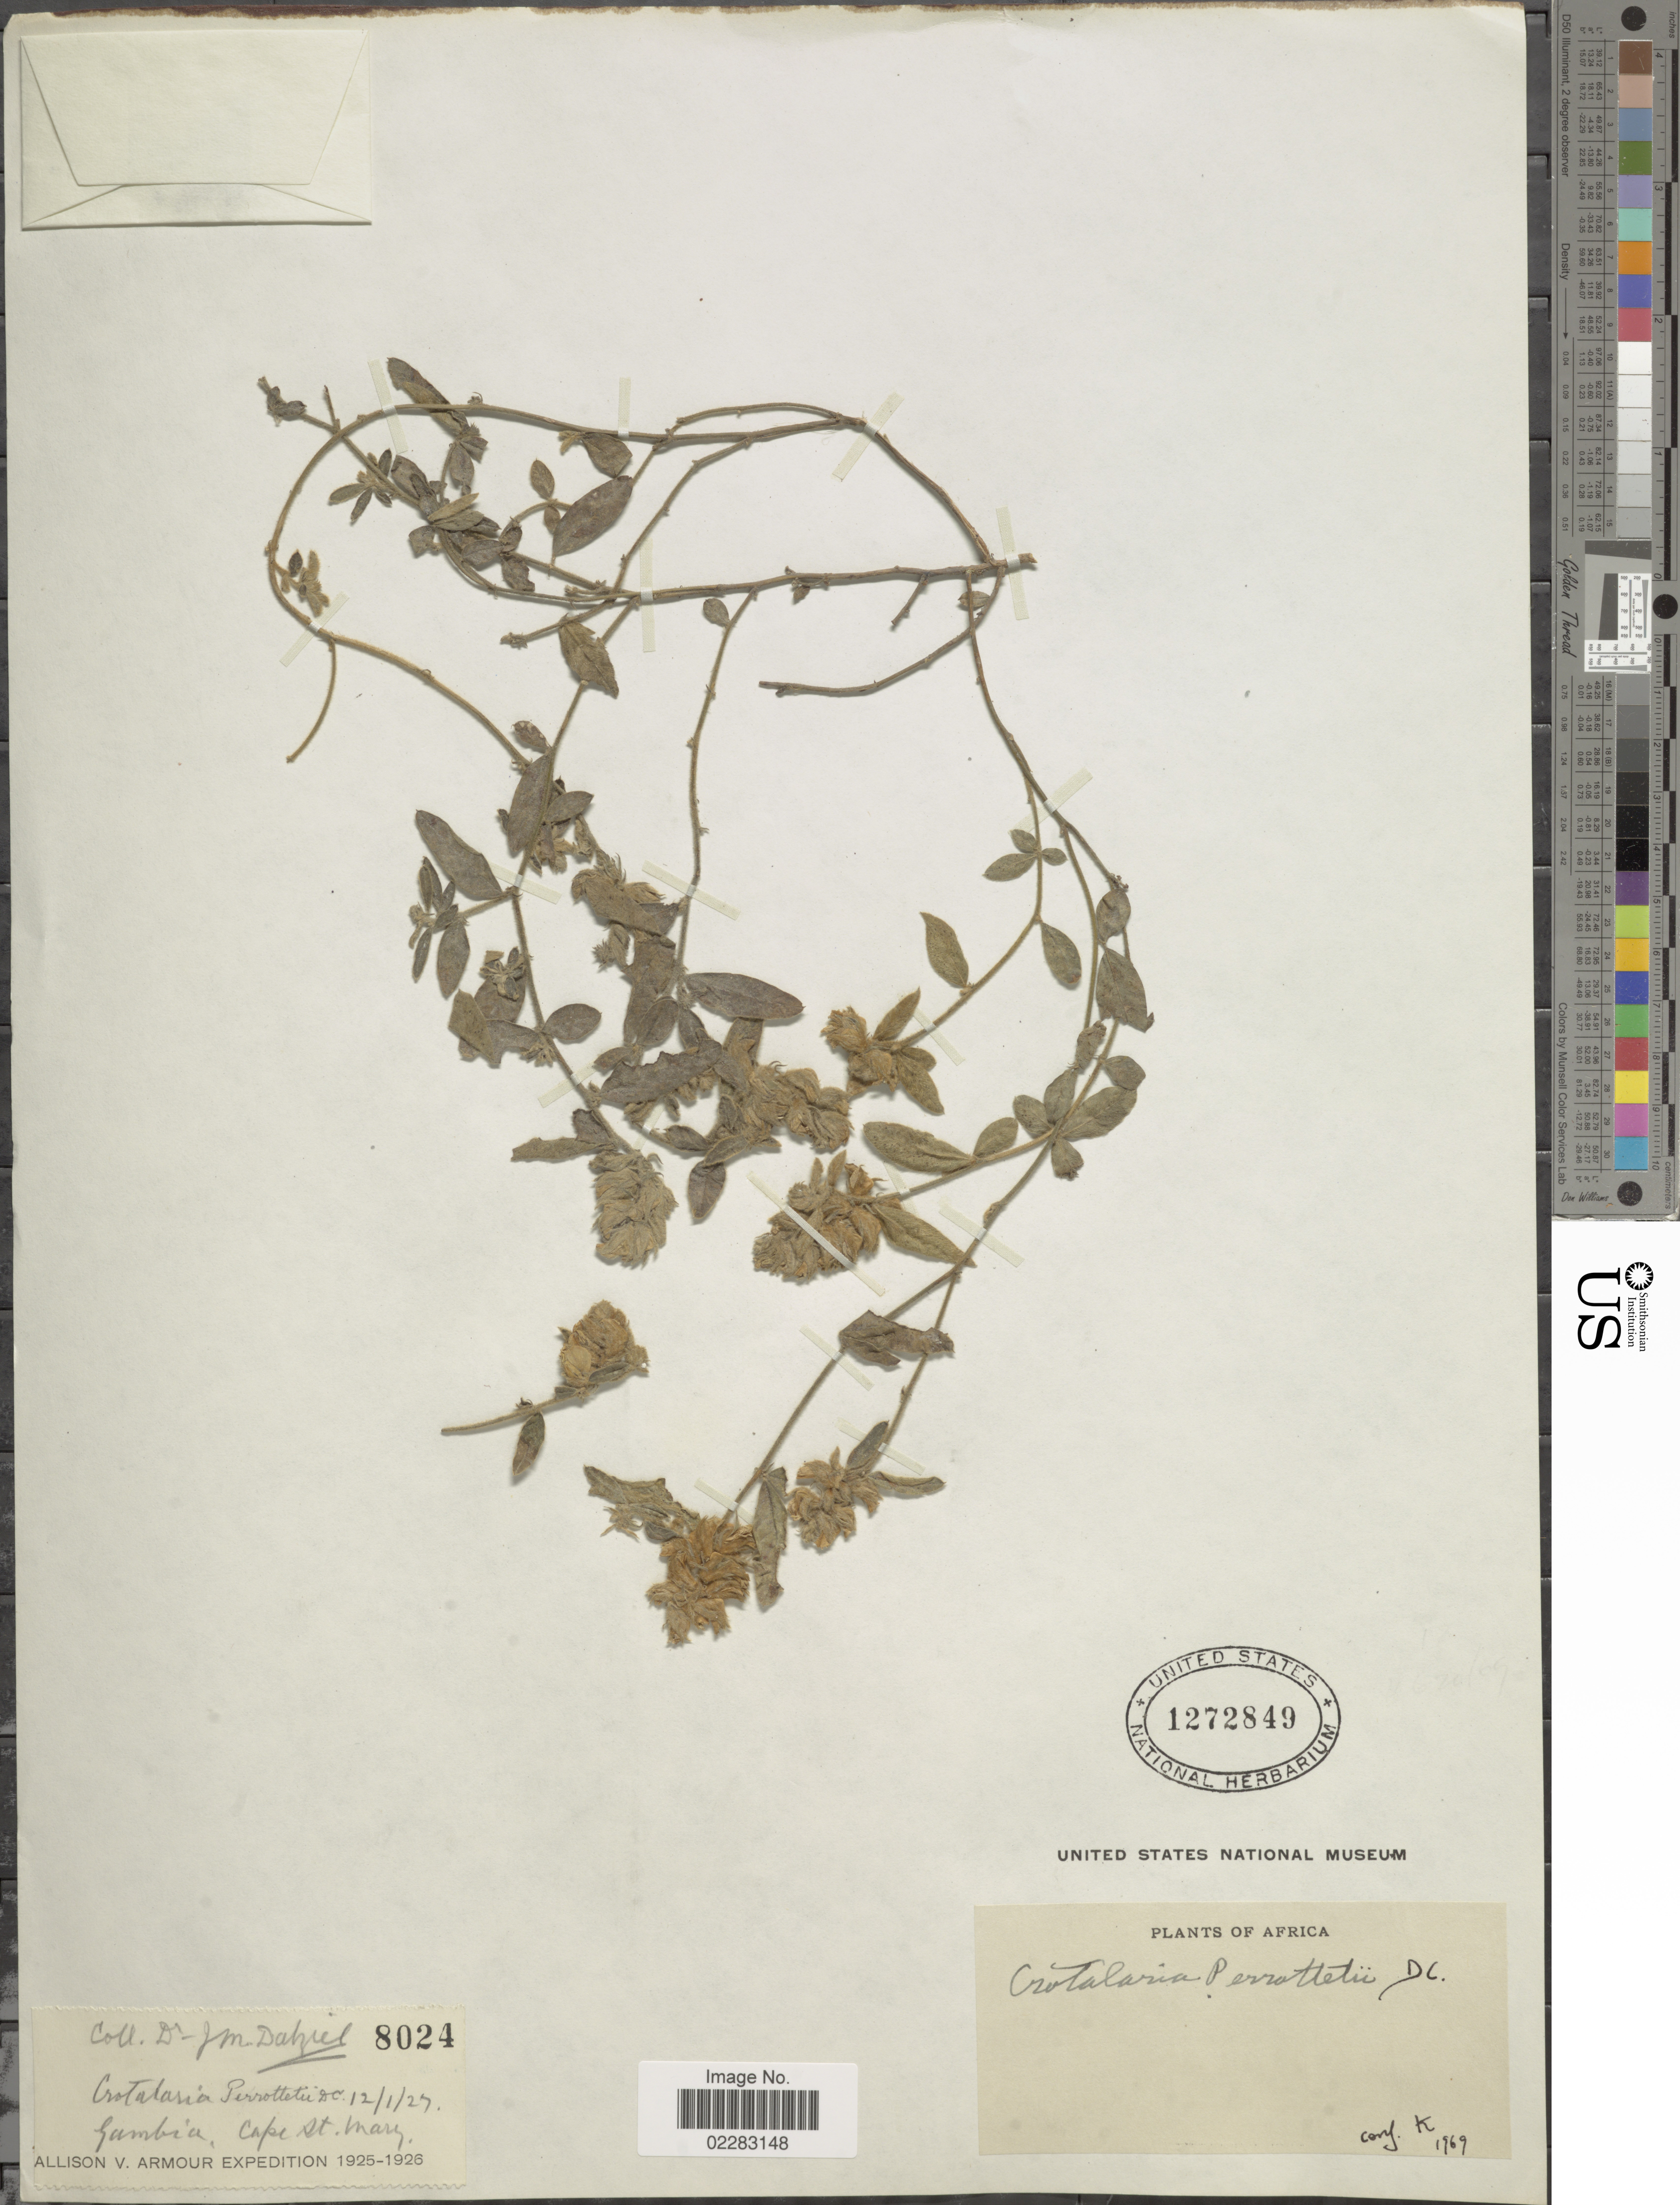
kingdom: Plantae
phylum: Tracheophyta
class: Magnoliopsida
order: Fabales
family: Fabaceae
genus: Crotalaria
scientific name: Crotalaria perrottetii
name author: DC.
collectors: J. Dalziel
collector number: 8024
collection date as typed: Transcribed d/m/y: 12/1/27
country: Gambia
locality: Africa, Gambia, Cape St. Mary.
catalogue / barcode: US 1272849